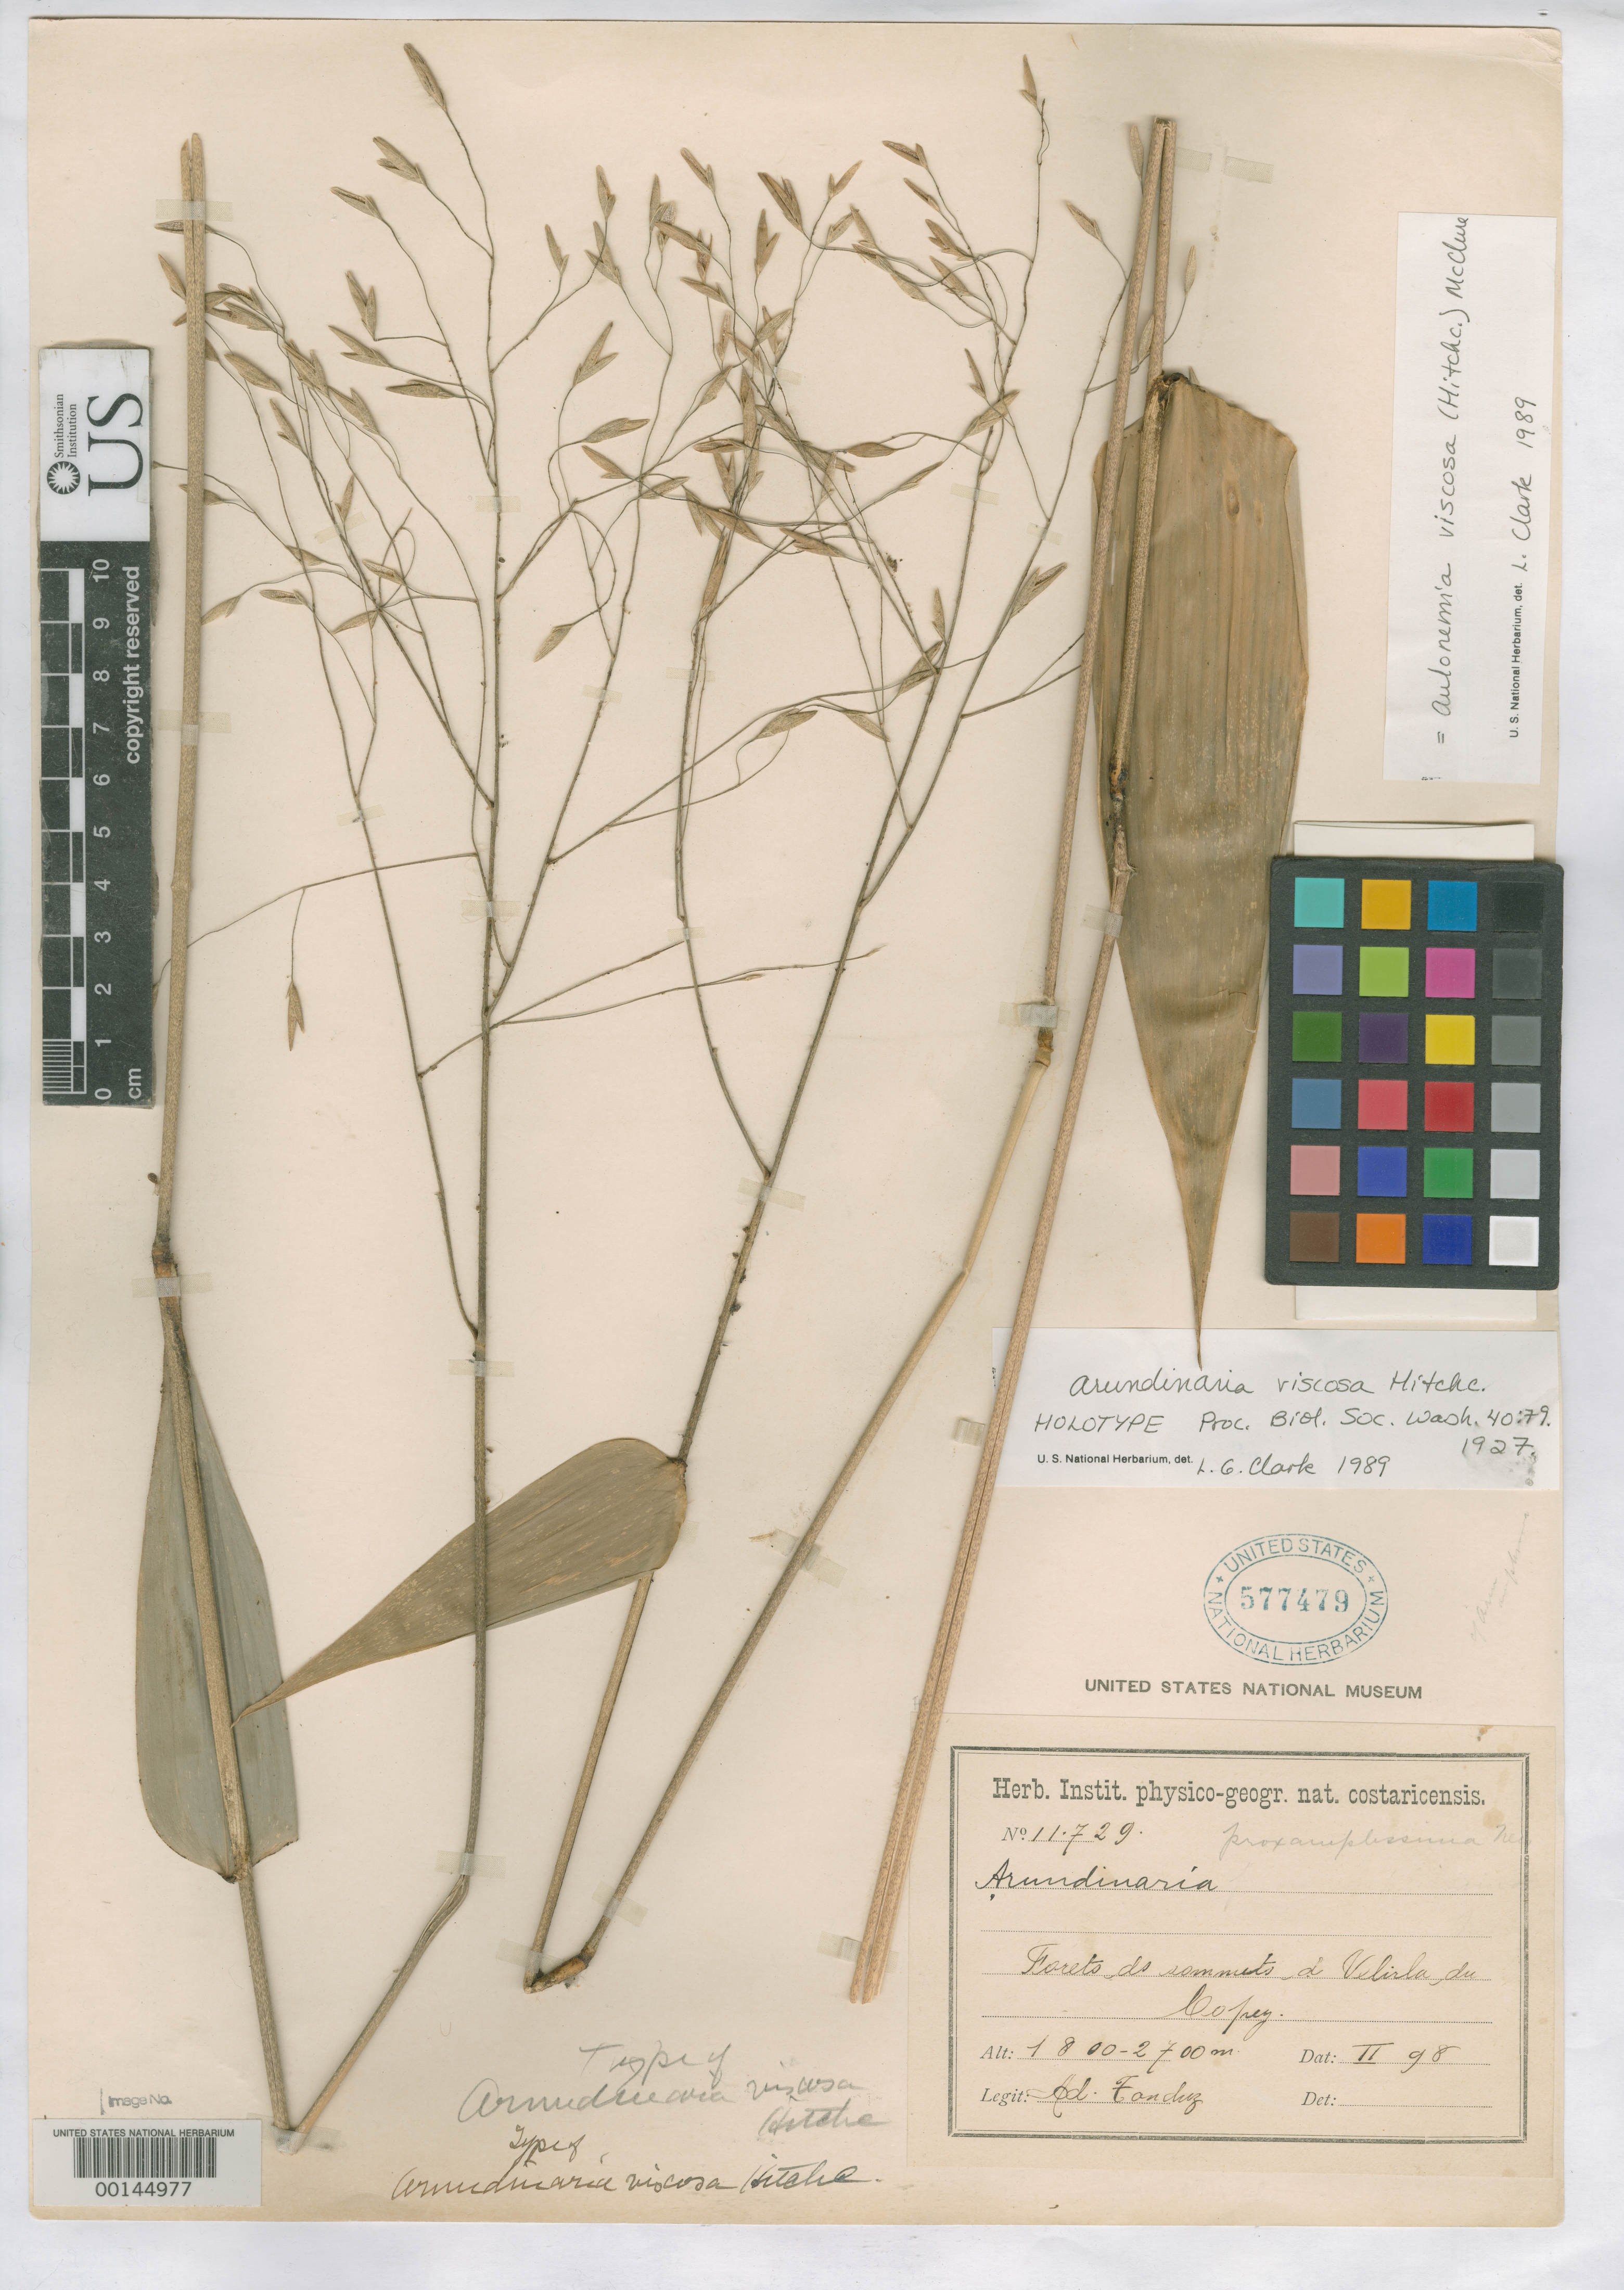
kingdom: Plantae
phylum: Tracheophyta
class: Liliopsida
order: Poales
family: Poaceae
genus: Arundinaria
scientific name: Arundinaria viscosa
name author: Hitchc.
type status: Holotype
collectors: A. Tonduz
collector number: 11729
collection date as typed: Feb 1898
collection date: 1898-02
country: Costa Rica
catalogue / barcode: US 577479